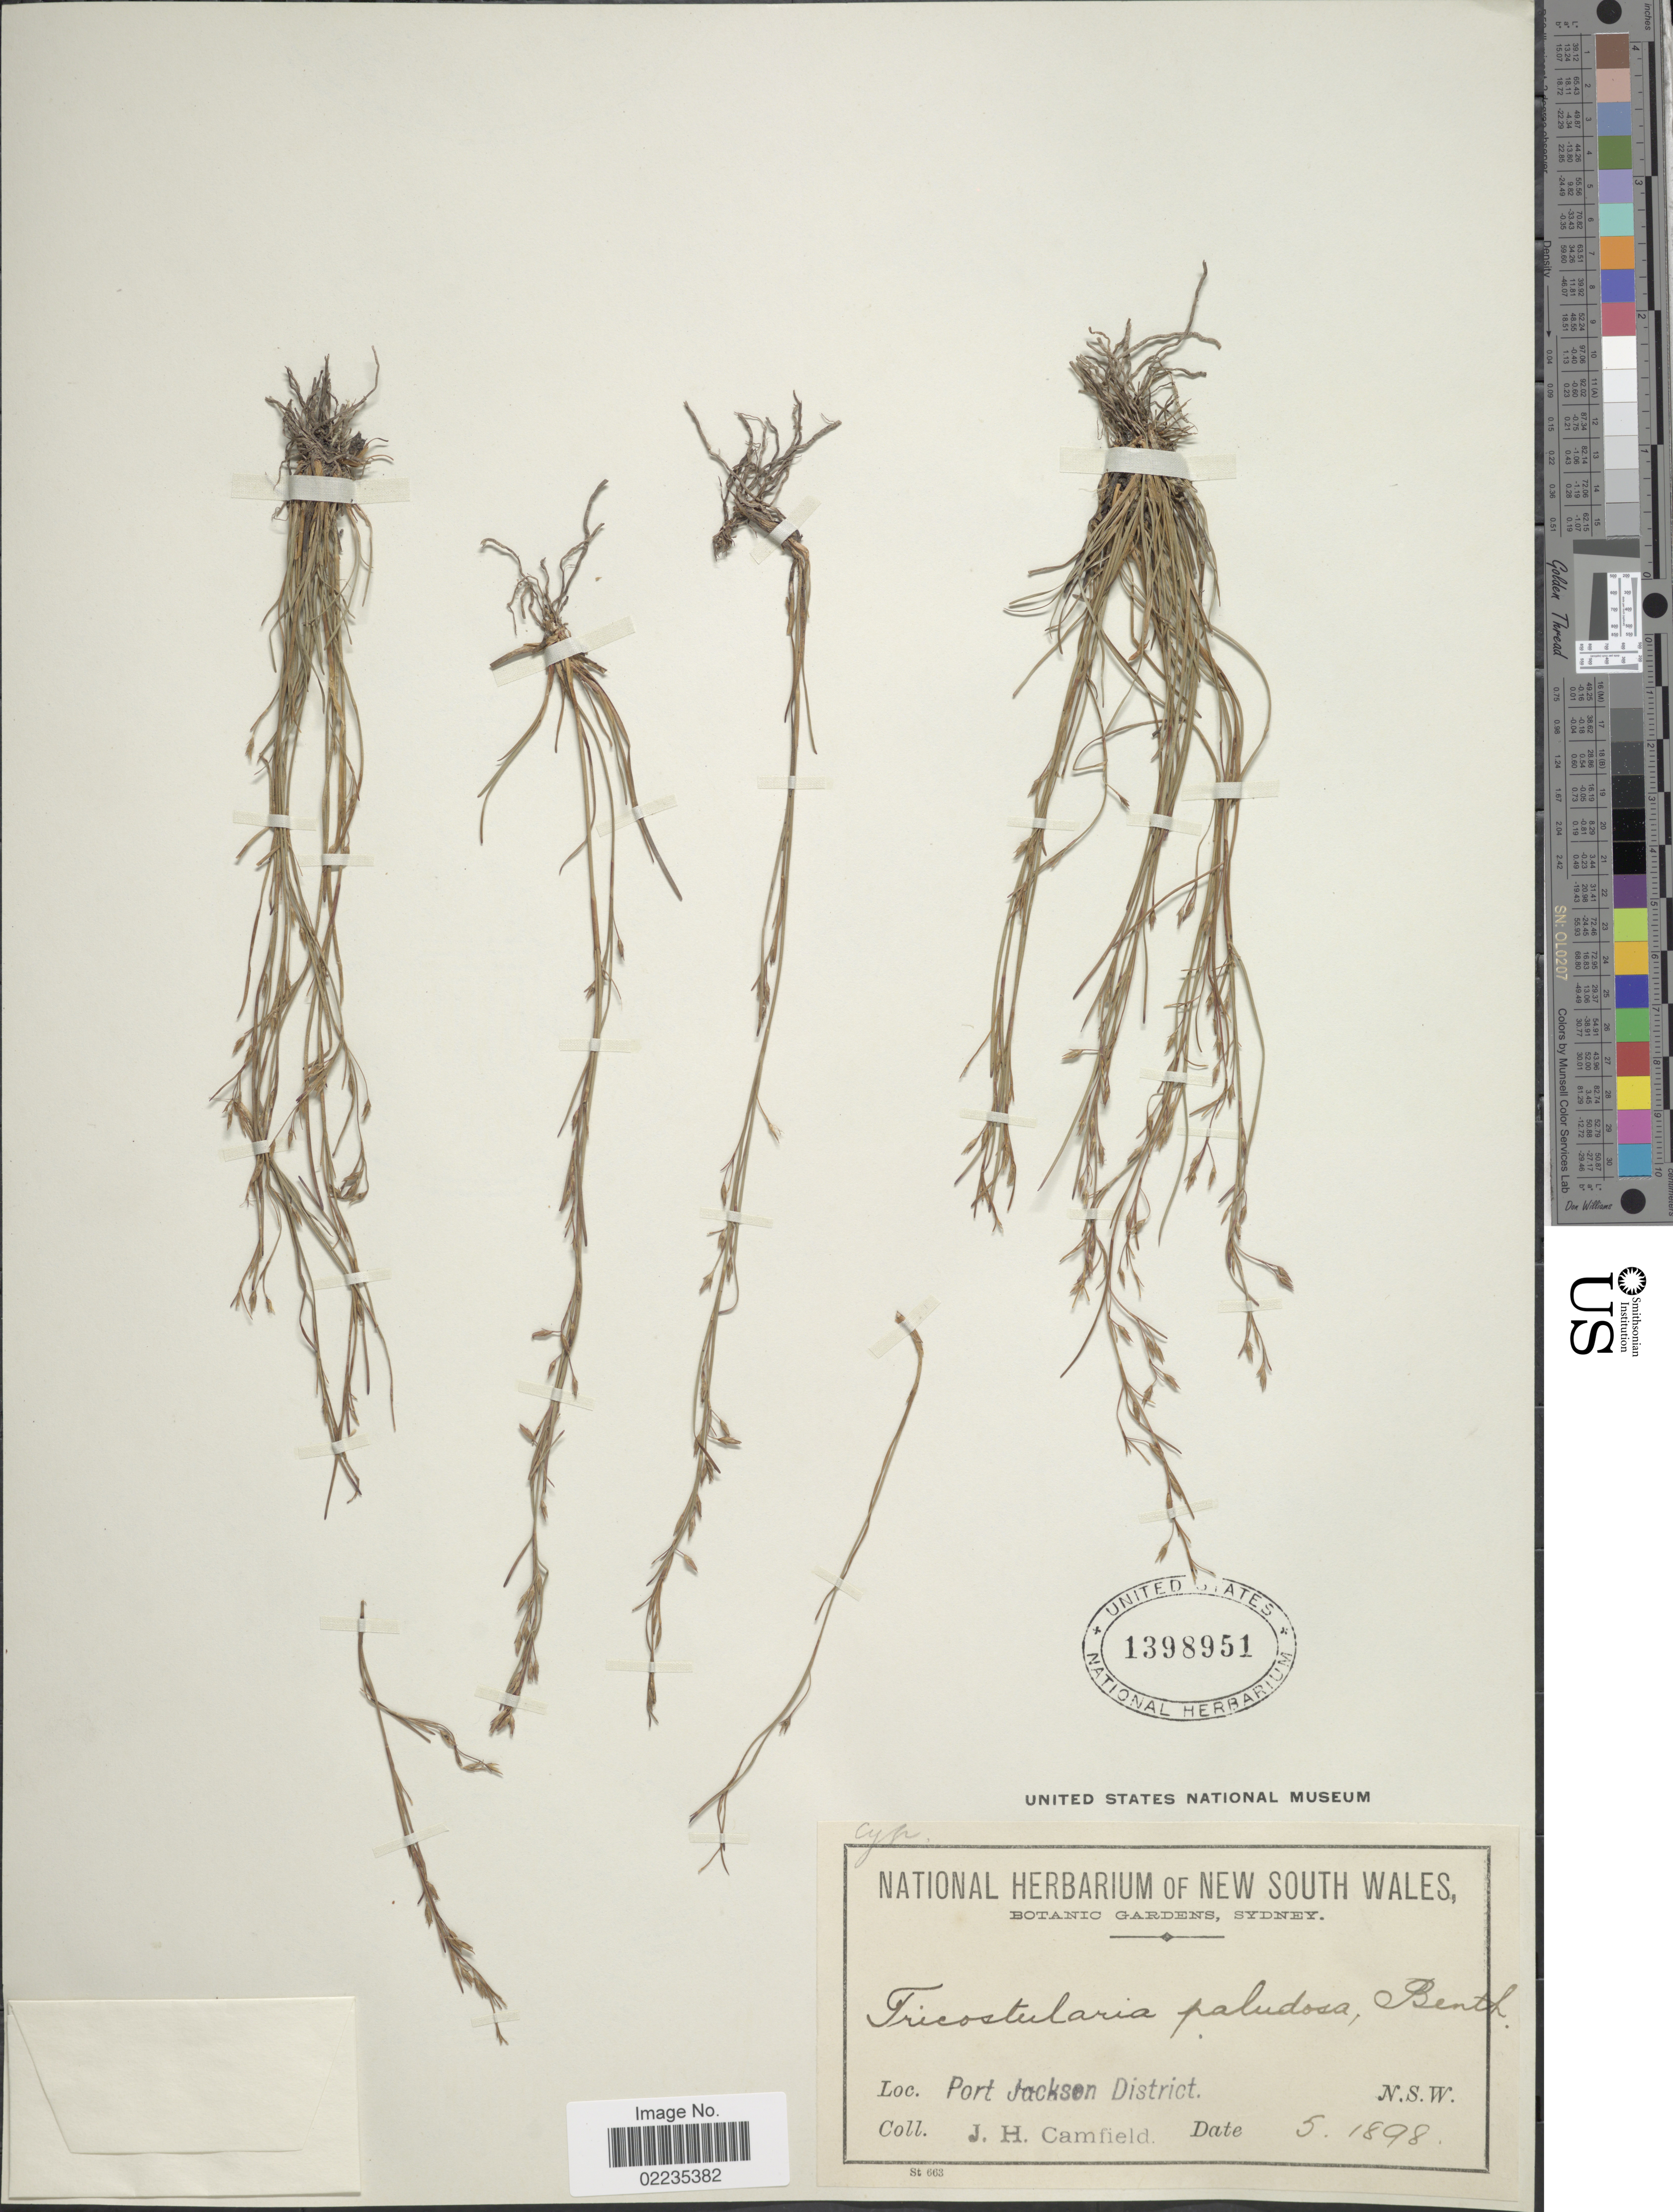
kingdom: Plantae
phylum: Tracheophyta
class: Liliopsida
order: Poales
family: Cyperaceae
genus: Anthelepis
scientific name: Anthelepis paludosa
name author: (R. Br.) R.L. Barrett et al.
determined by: Strong, Mark T., (BOT), Smithsonian Institution - National Museum of Natural History (UNITED STATES)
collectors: J. Camfield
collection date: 1898-05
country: Australia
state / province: New South Wales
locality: Port Jackson District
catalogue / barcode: US 1398951